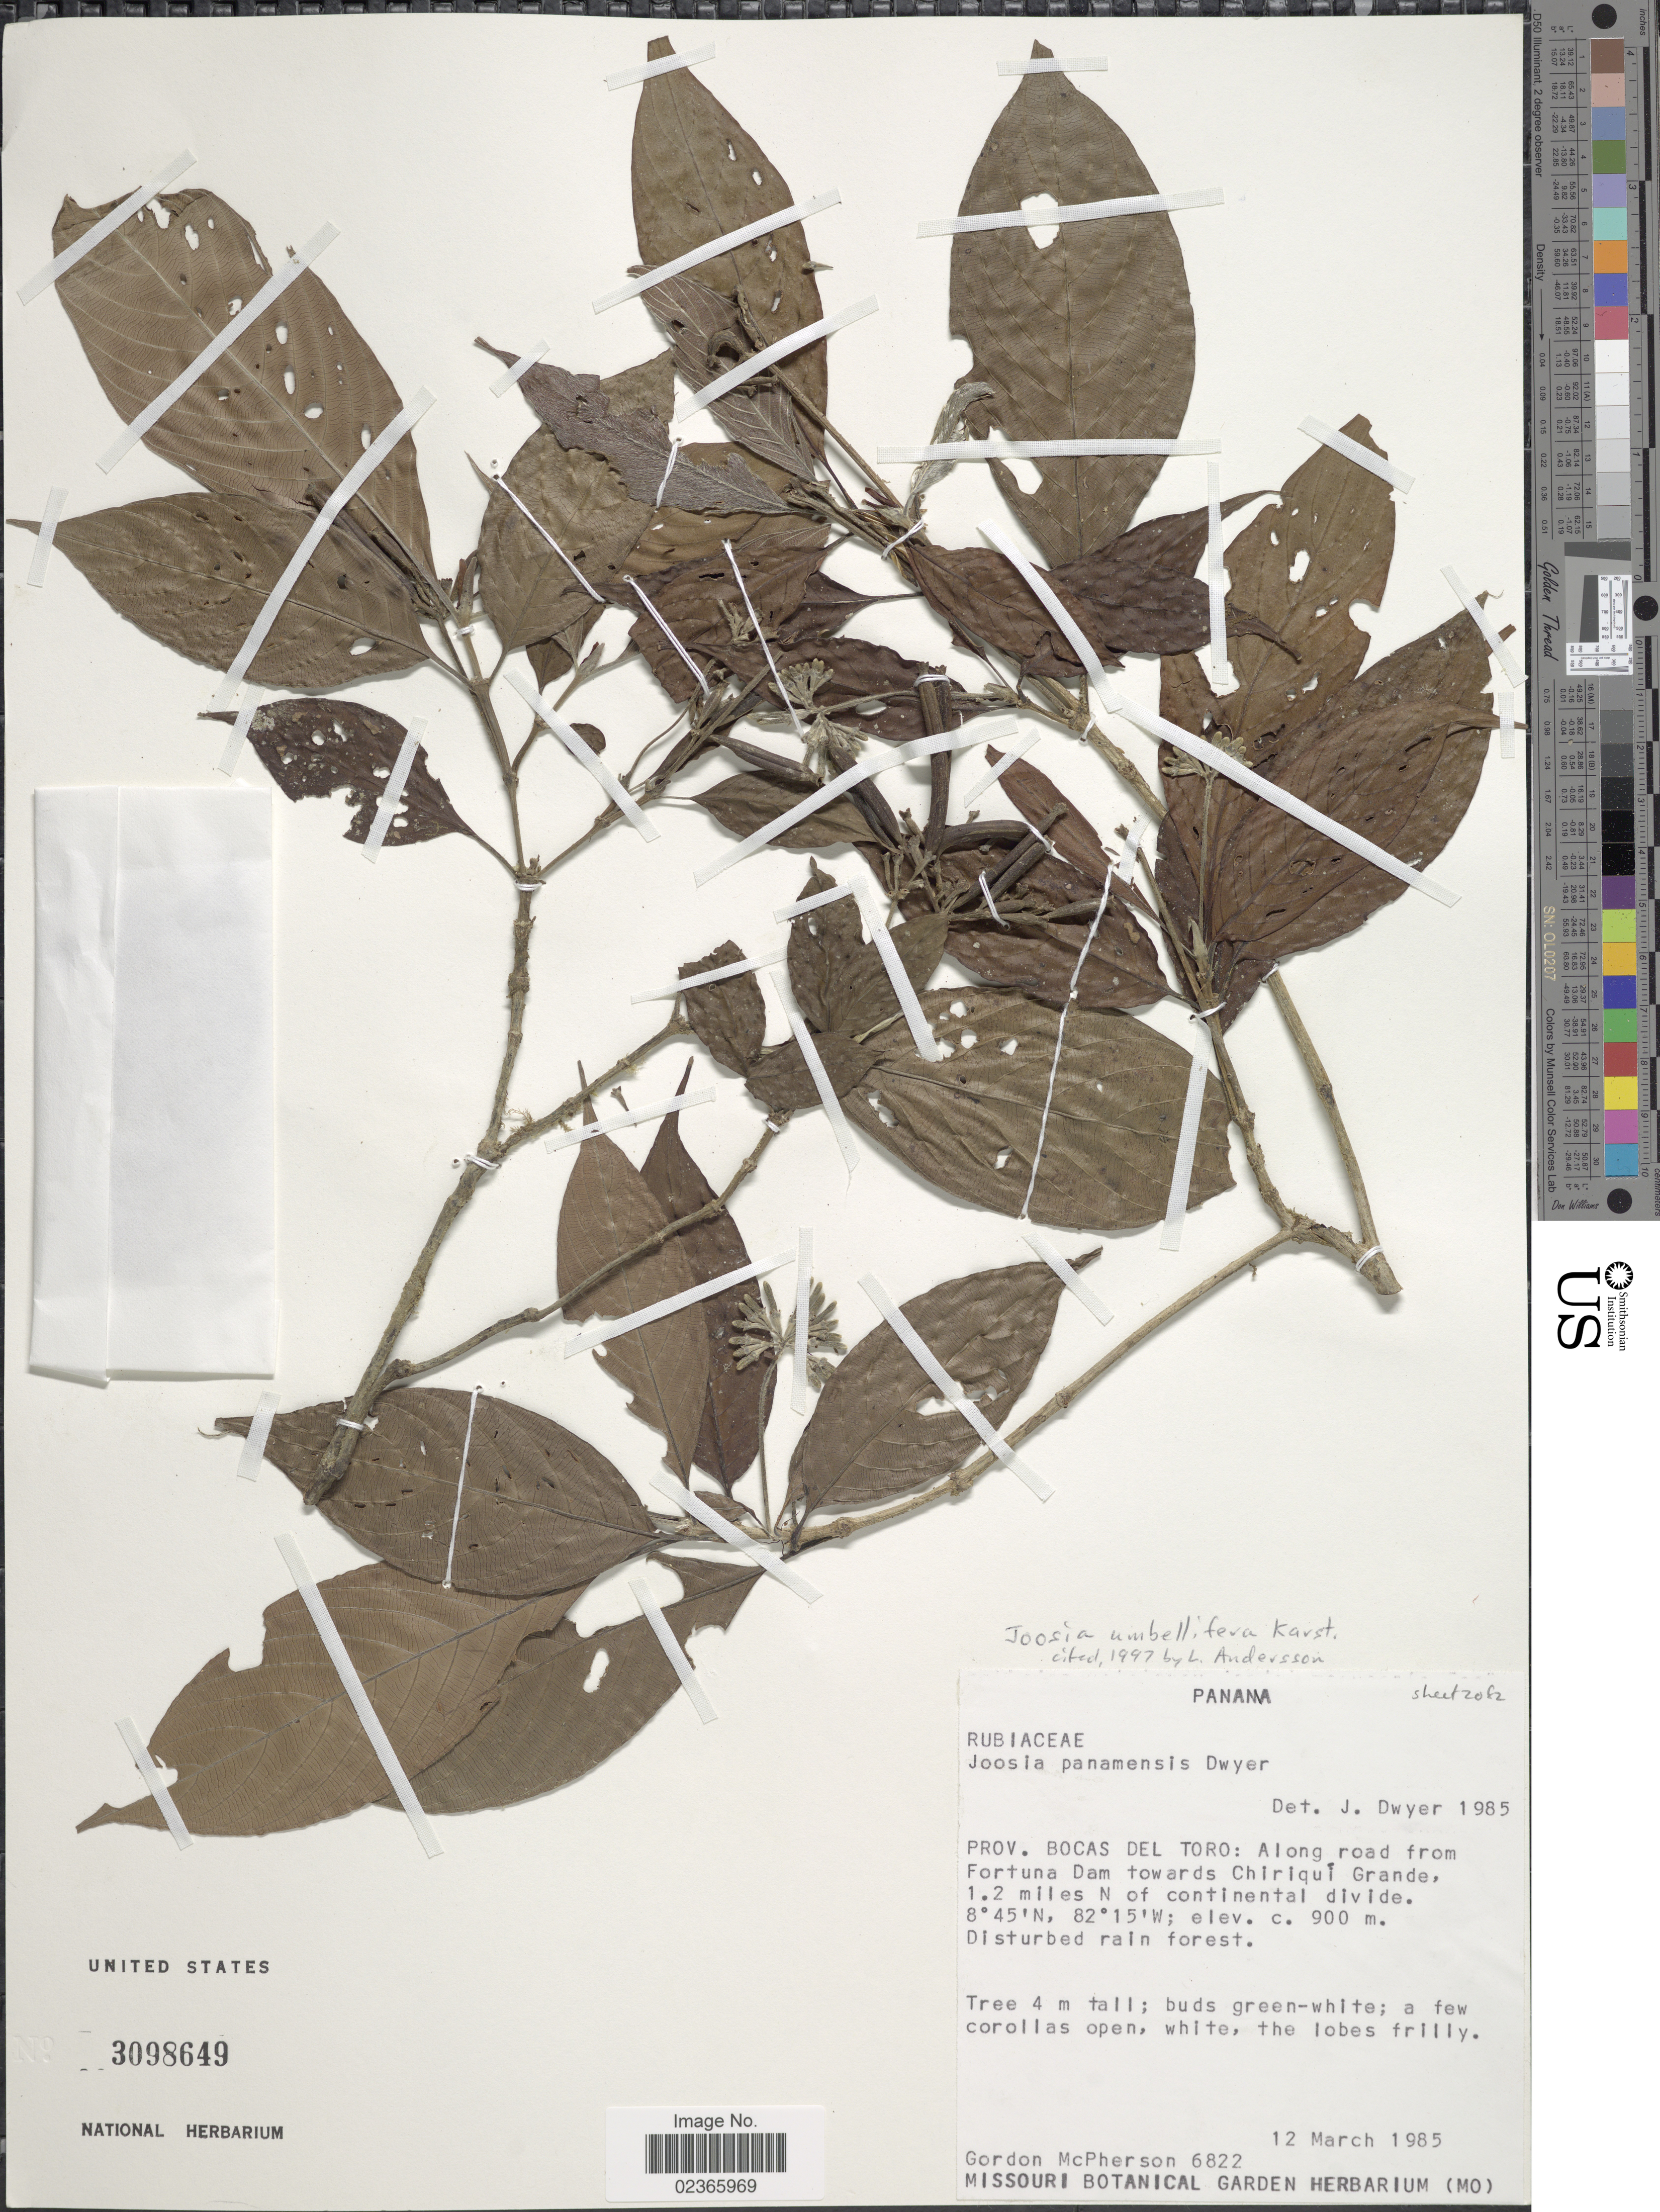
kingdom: Plantae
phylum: Tracheophyta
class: Magnoliopsida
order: Gentianales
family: Rubiaceae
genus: Joosia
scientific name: Joosia umbellifera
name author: H. Karst.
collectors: G. McPherson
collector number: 6822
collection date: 1985-03-12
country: Panama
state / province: Bocas del Toro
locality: Prov. Bocas del Toro: Along road from Fortuna Dam towards Chiriqui Grande. 1.2 miles N of continental divide.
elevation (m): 900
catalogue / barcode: US 3098649